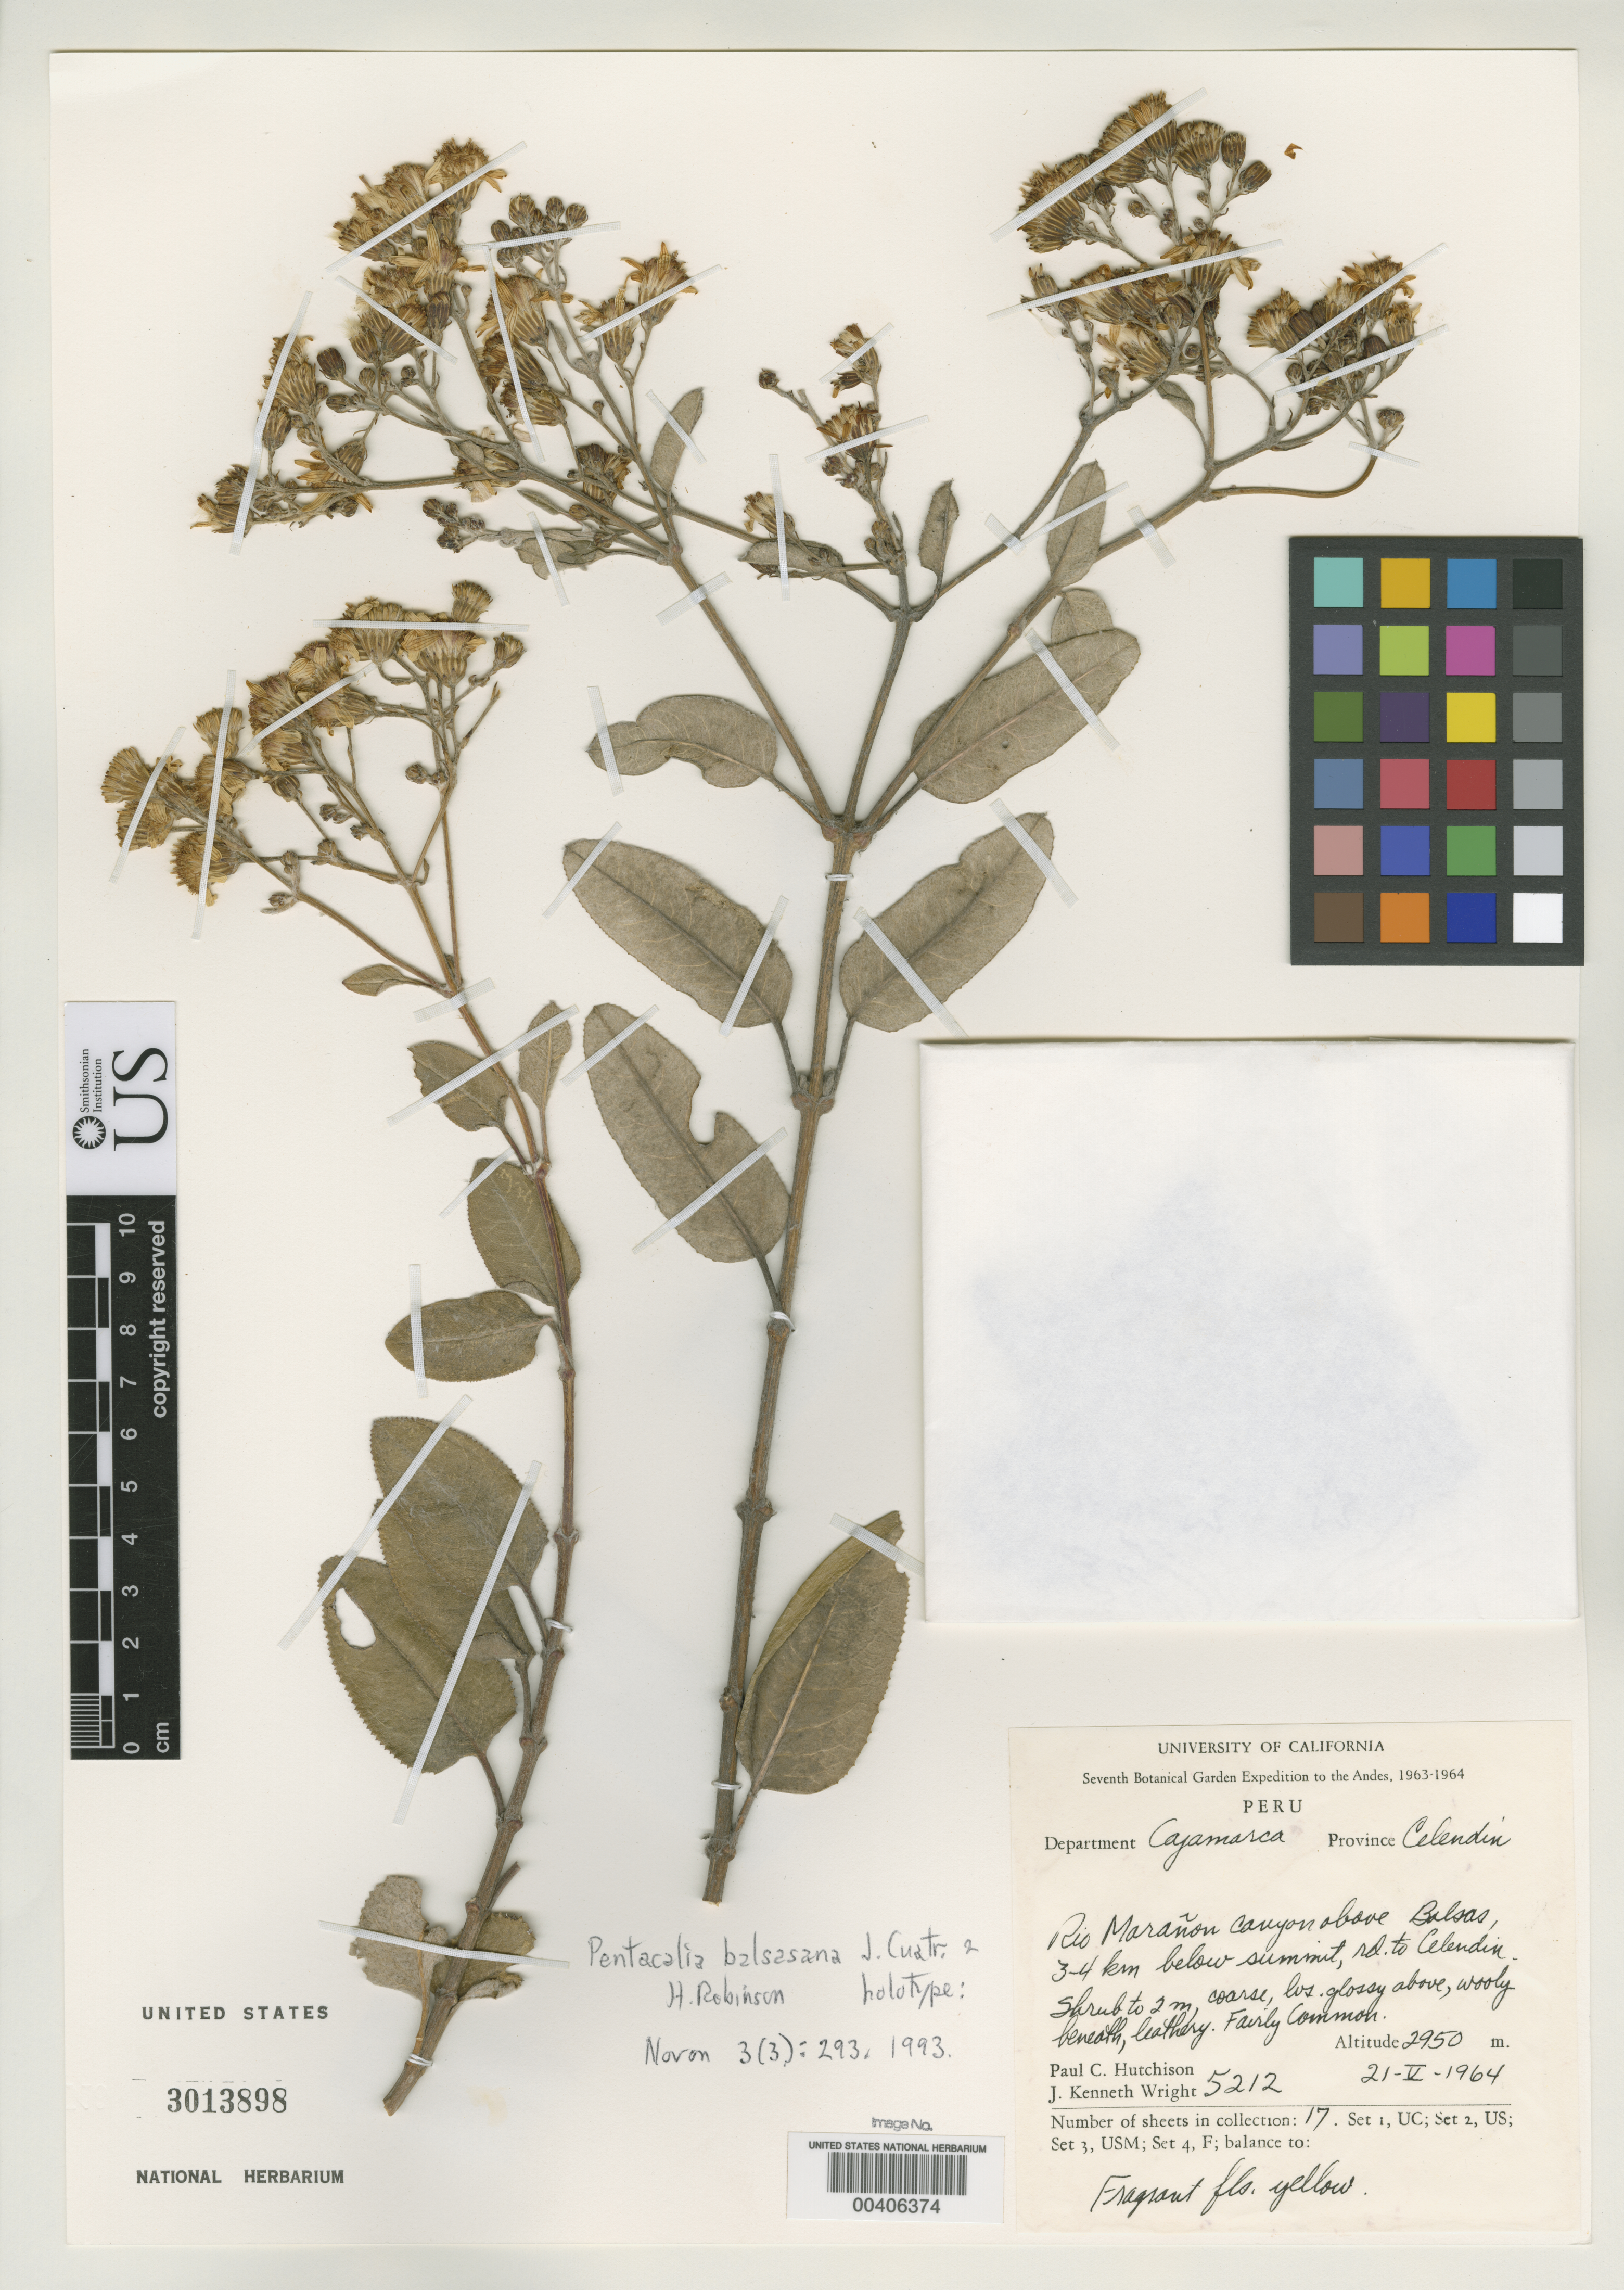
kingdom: Plantae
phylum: Tracheophyta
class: Magnoliopsida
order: Asterales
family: Asteraceae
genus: Pentacalia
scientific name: Pentacalia balsasana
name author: H. Rob. & Cuatrec.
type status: Holotype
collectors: P. C. Hutchison & J. K. Wright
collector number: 5212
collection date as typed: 21 May 1964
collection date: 1964-05-21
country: Peru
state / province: Cajamarca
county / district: Celendín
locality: Río Maranon canyon above Balsas, 3 - 4 km below summit, road to Celendín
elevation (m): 2950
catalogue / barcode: US 3013898